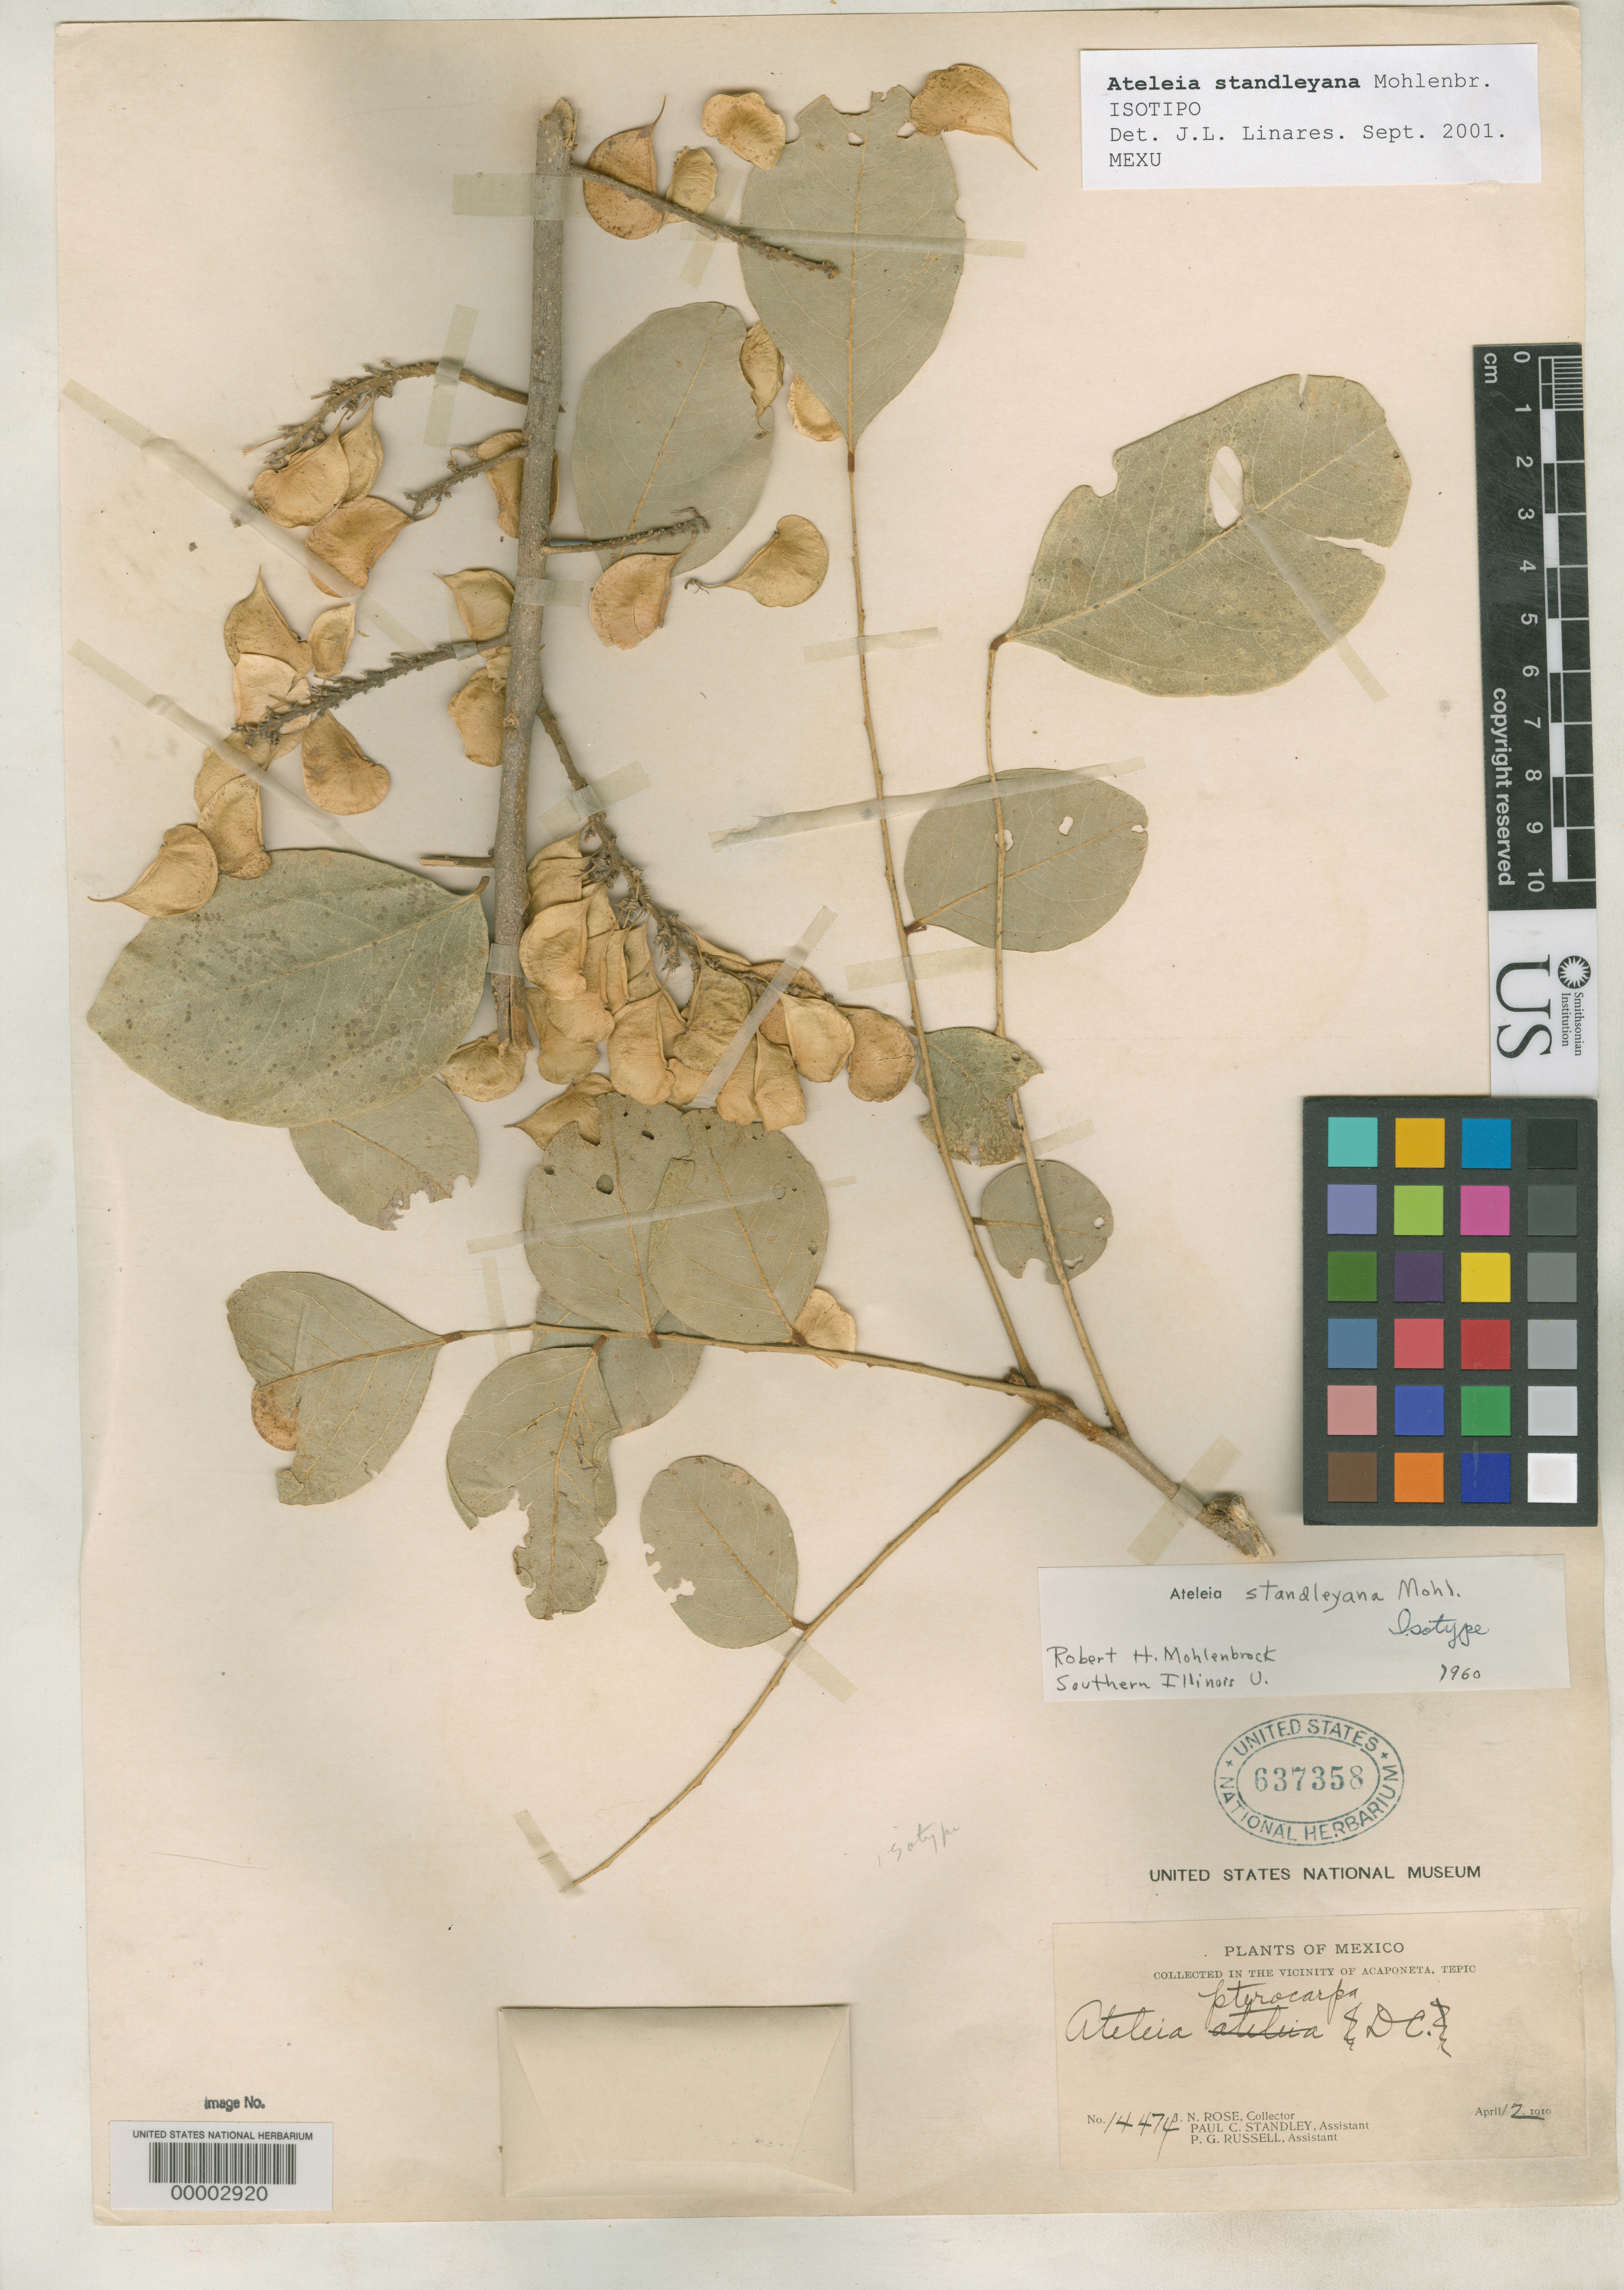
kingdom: Plantae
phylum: Tracheophyta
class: Magnoliopsida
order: Fabales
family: Fabaceae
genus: Ateleia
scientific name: Ateleia standleyana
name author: Mohlenbr.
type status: Isotype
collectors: J. N. Rose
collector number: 14474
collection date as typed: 12 Apr 1910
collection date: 1910-04-12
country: Mexico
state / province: Nayarit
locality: Acaponeta to Tepic.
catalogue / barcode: US 637358